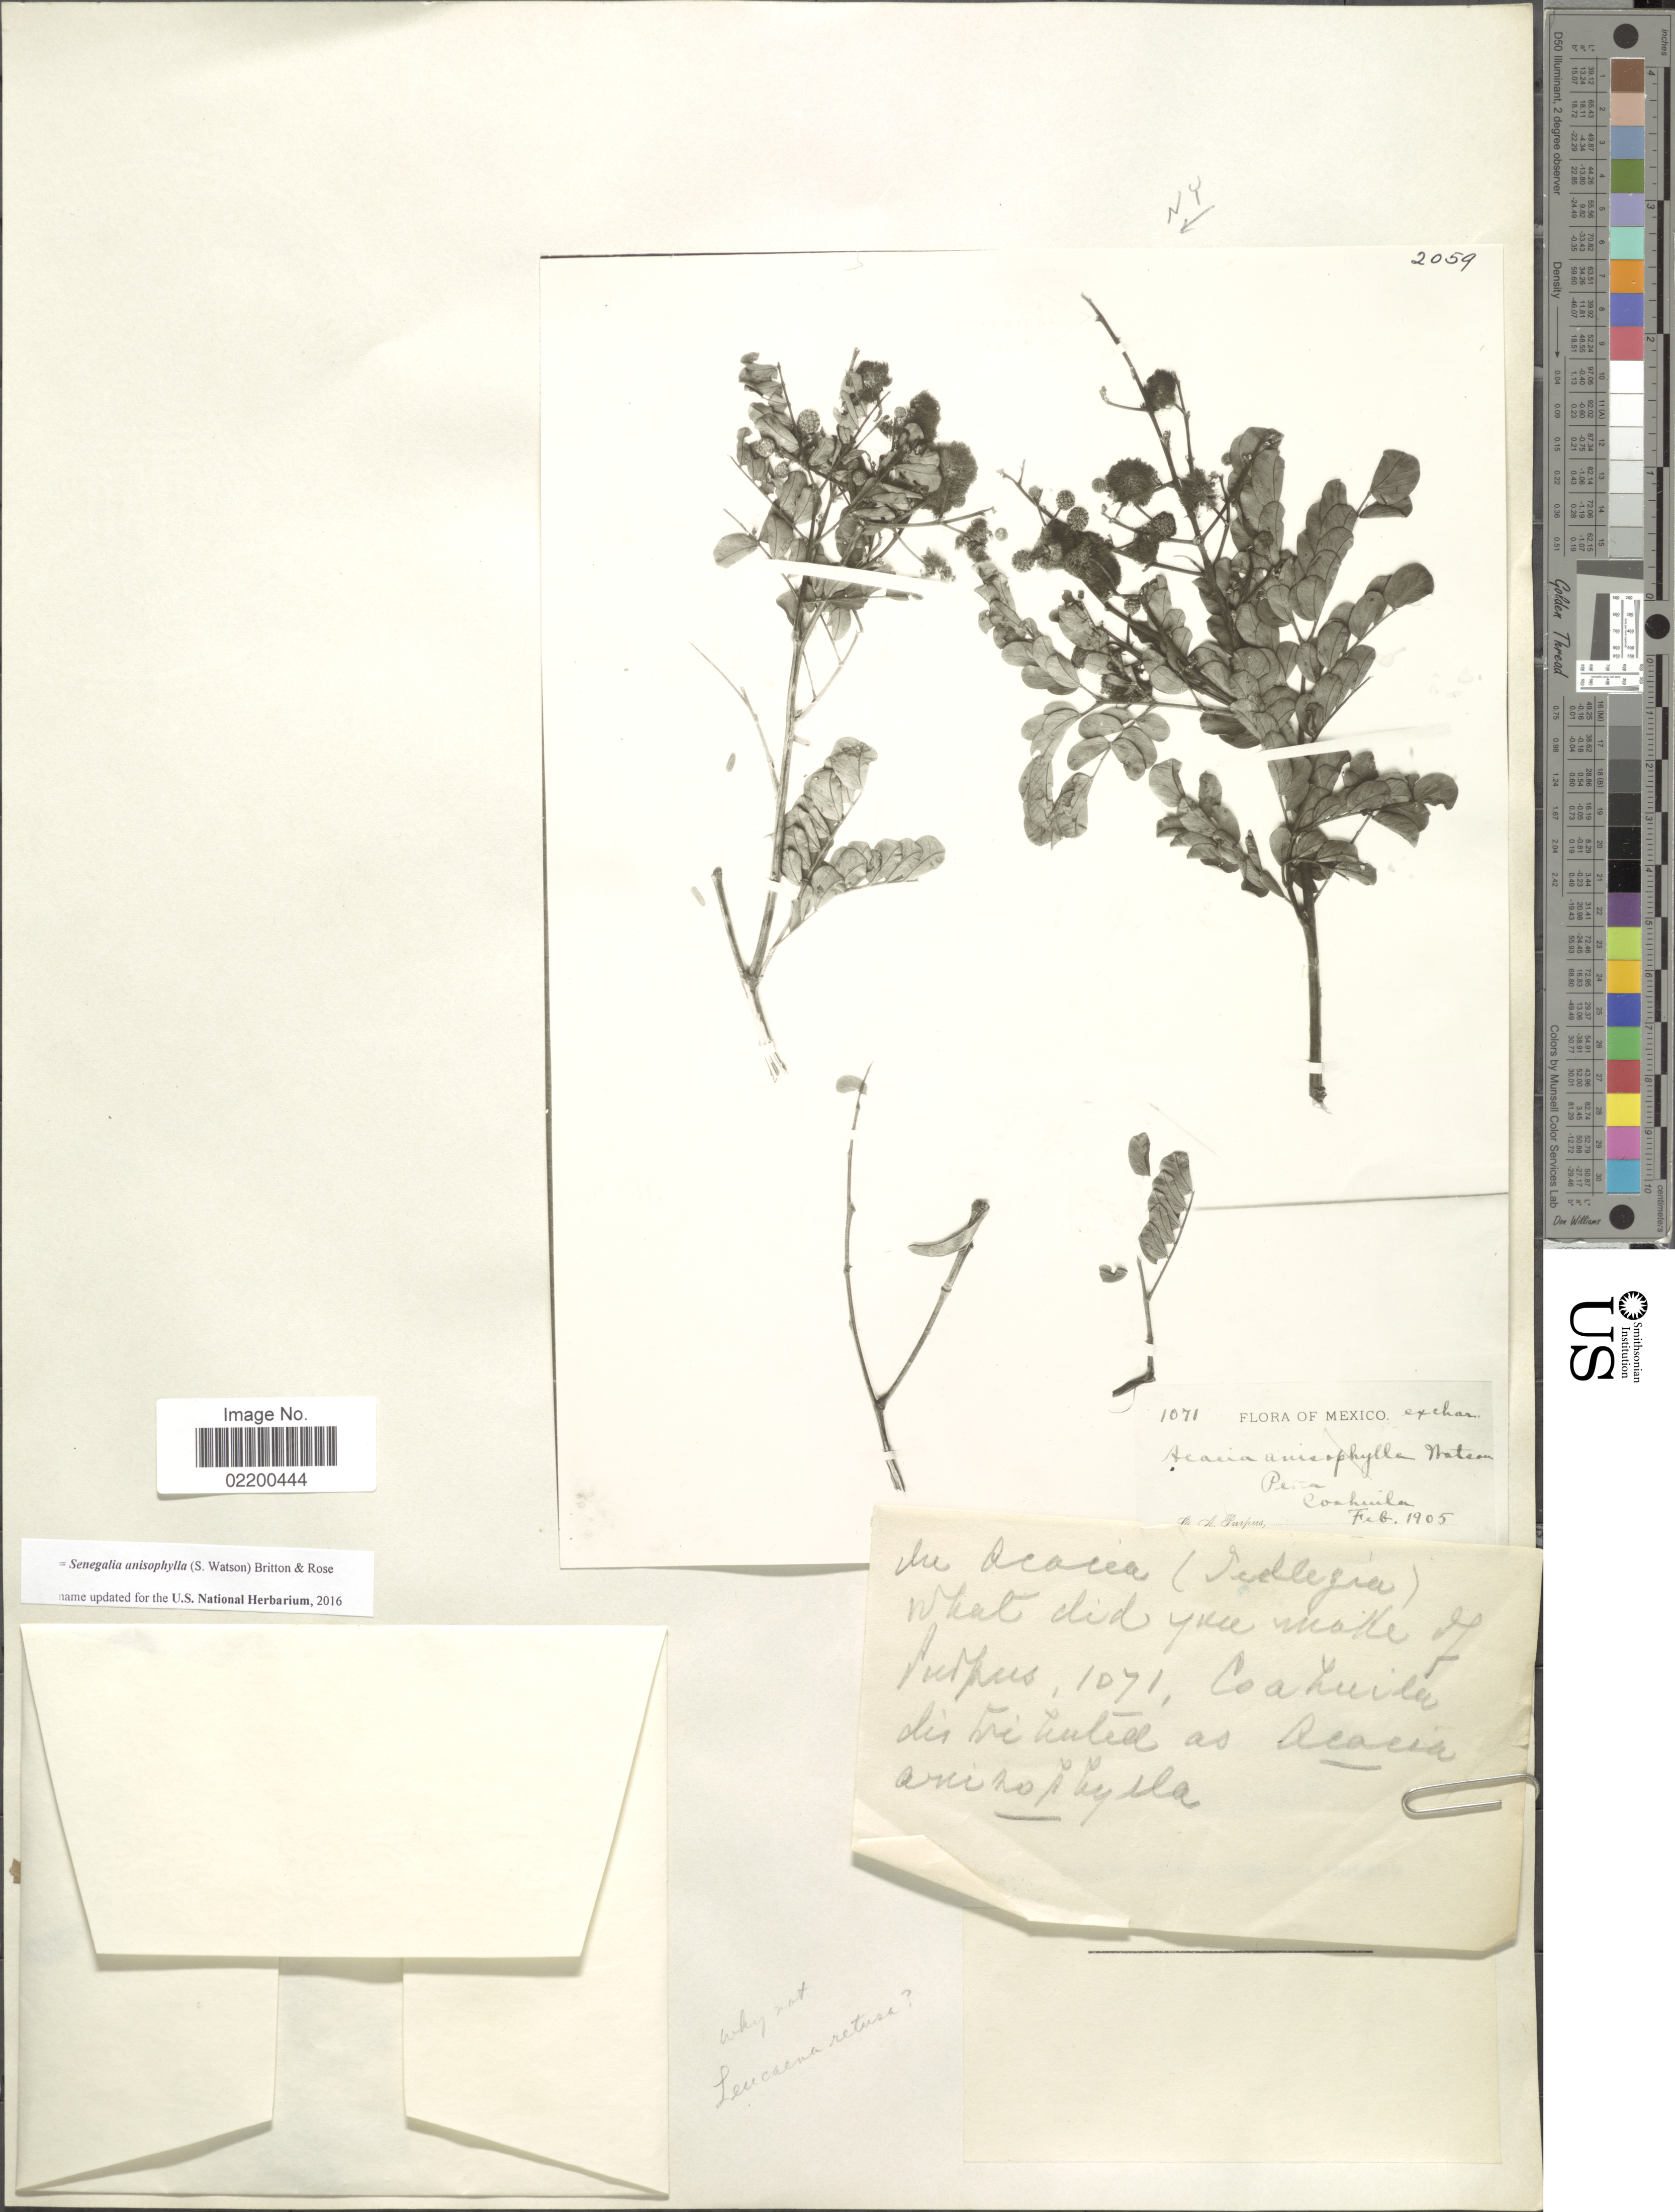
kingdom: Plantae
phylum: Tracheophyta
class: Magnoliopsida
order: Fabales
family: Fabaceae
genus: Senegalia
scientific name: Senegalia anisophylla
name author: (S. Watson) Britton & Rose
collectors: C. A. Purpus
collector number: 1071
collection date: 1905-02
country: Mexico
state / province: Coahuila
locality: Pena, Coahuila.